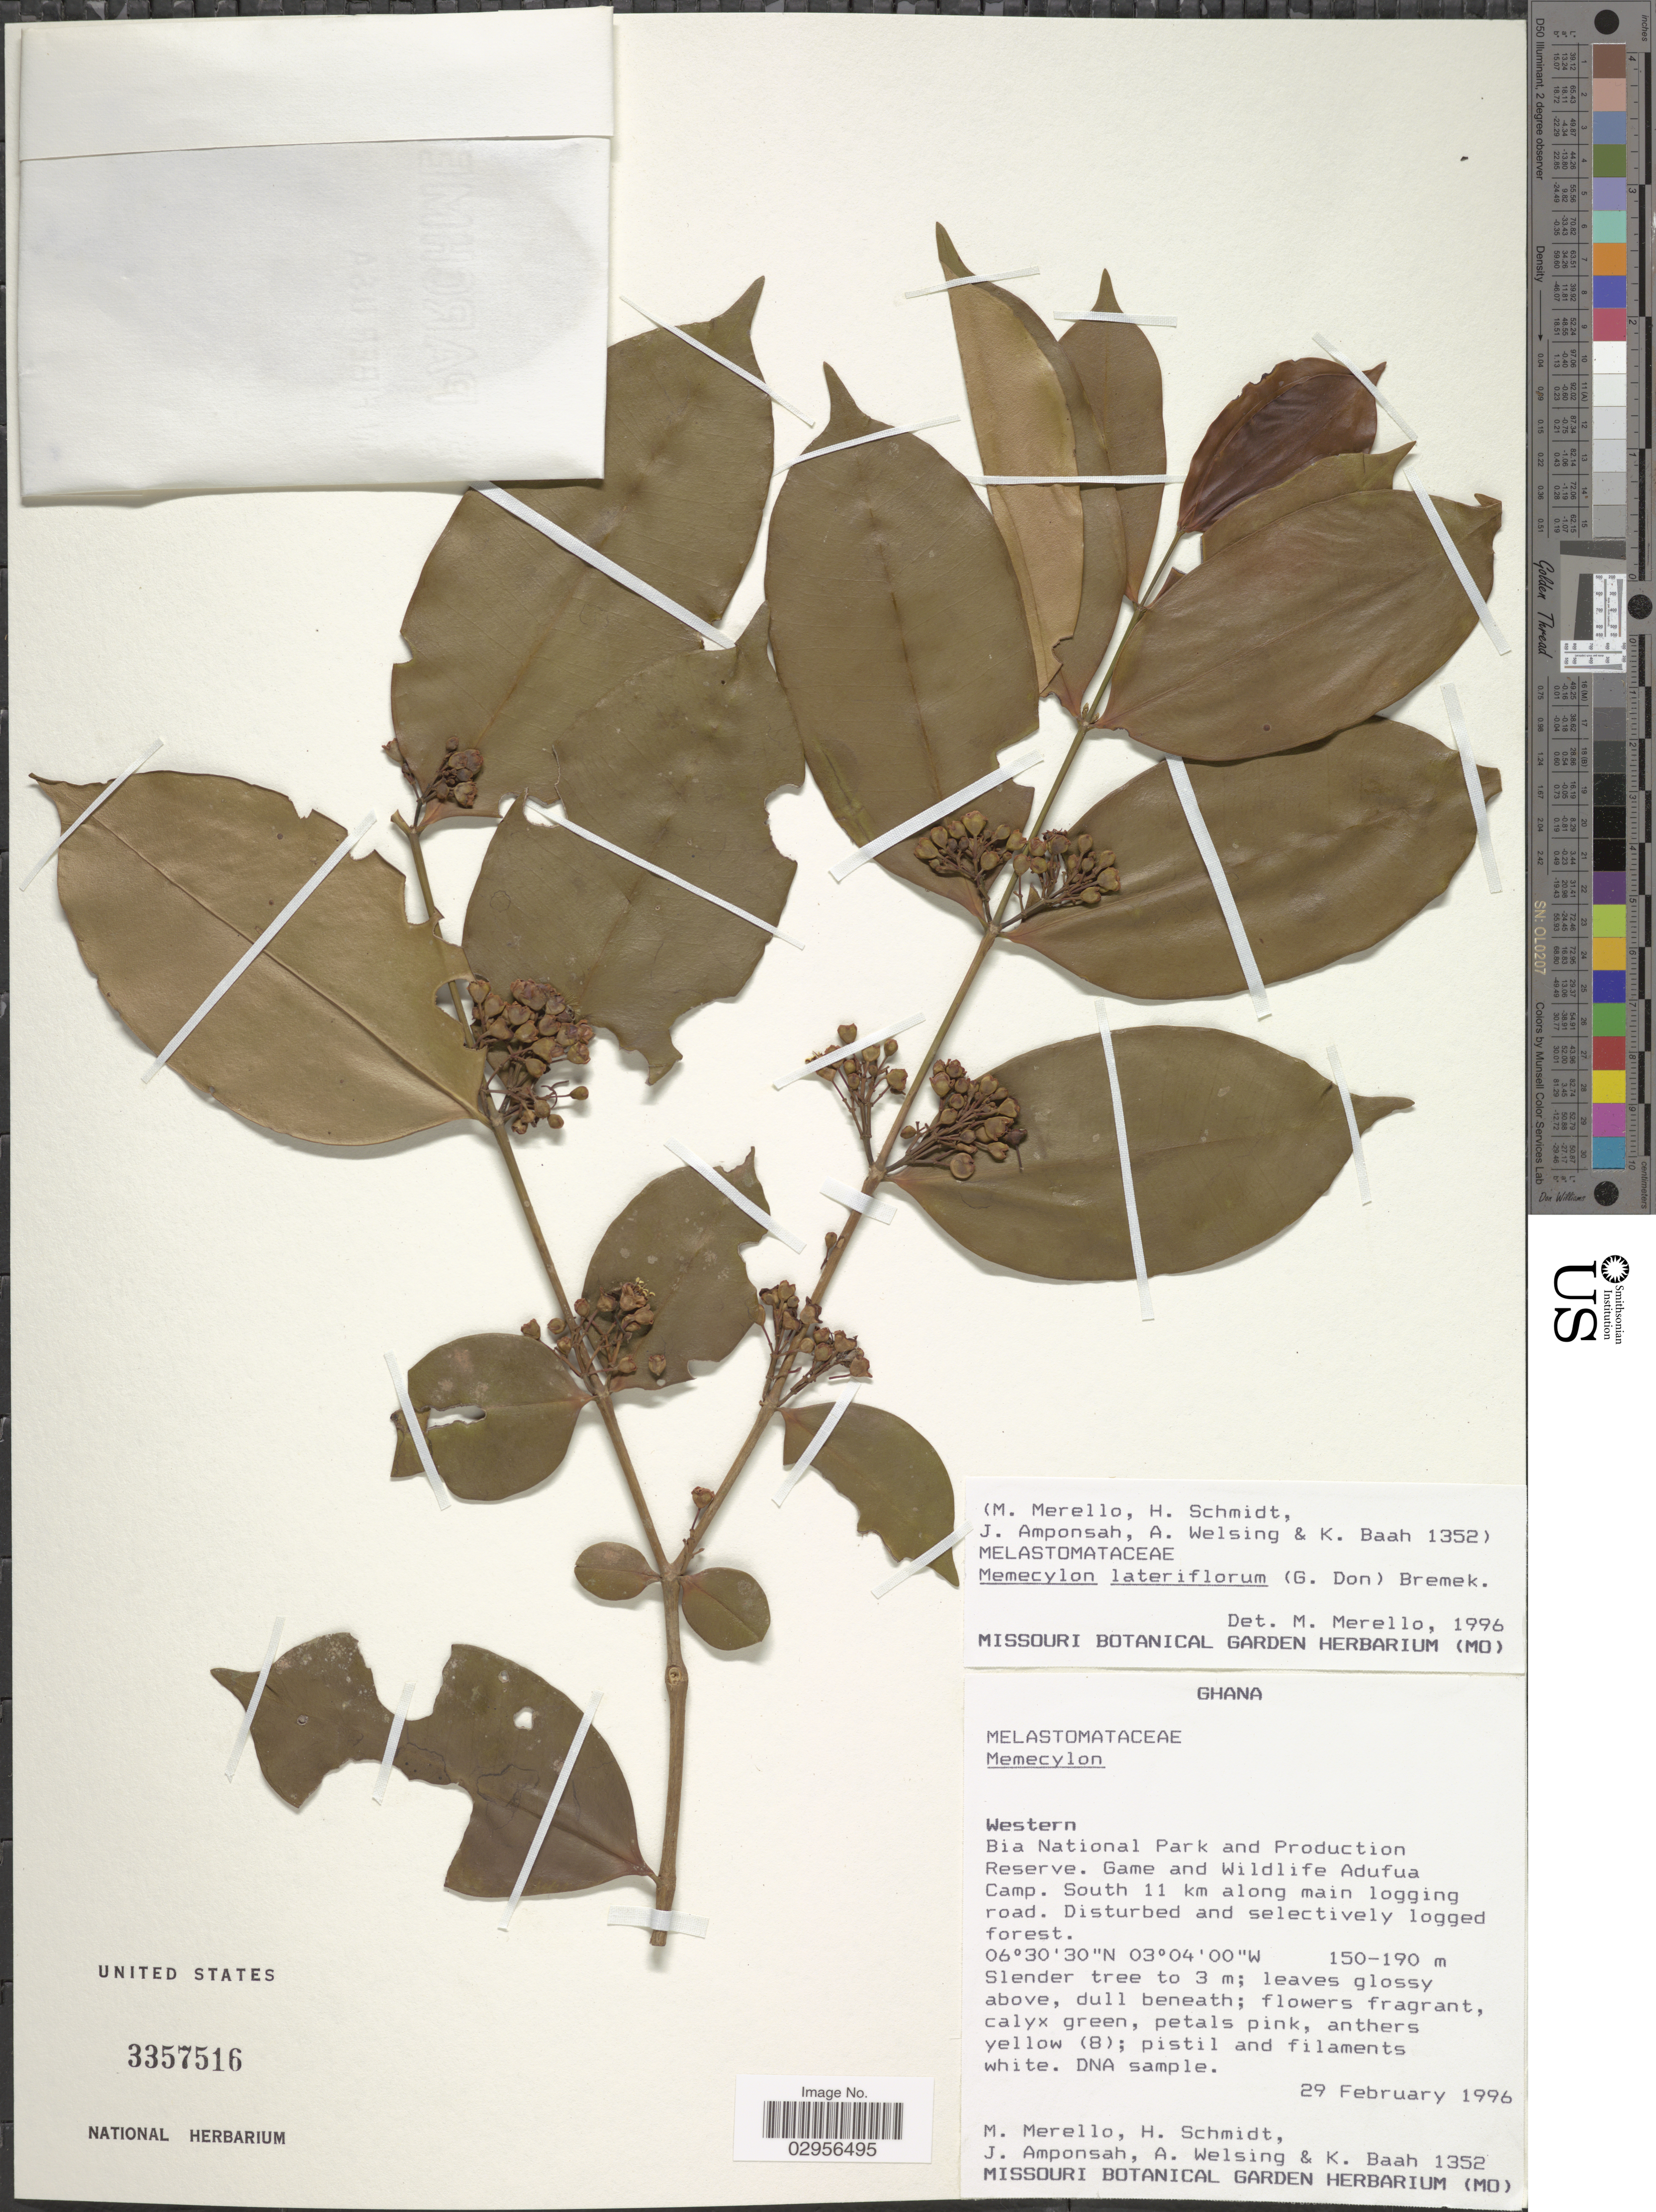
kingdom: Plantae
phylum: Tracheophyta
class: Magnoliopsida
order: Myrtales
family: Melastomataceae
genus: Memecylon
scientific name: Memecylon lateriflorum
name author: (G. Don) Bremek.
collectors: M. Merello, H. Schmidt, J. Amponsah, A. Welsing & K. Baah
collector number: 1352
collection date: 1996-02-29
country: Ghana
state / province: Western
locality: Bia National Park and Production Reserve. Game and Wildlife Adufua Camp. South 11 km along main logging road.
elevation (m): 150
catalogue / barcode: US 3357516